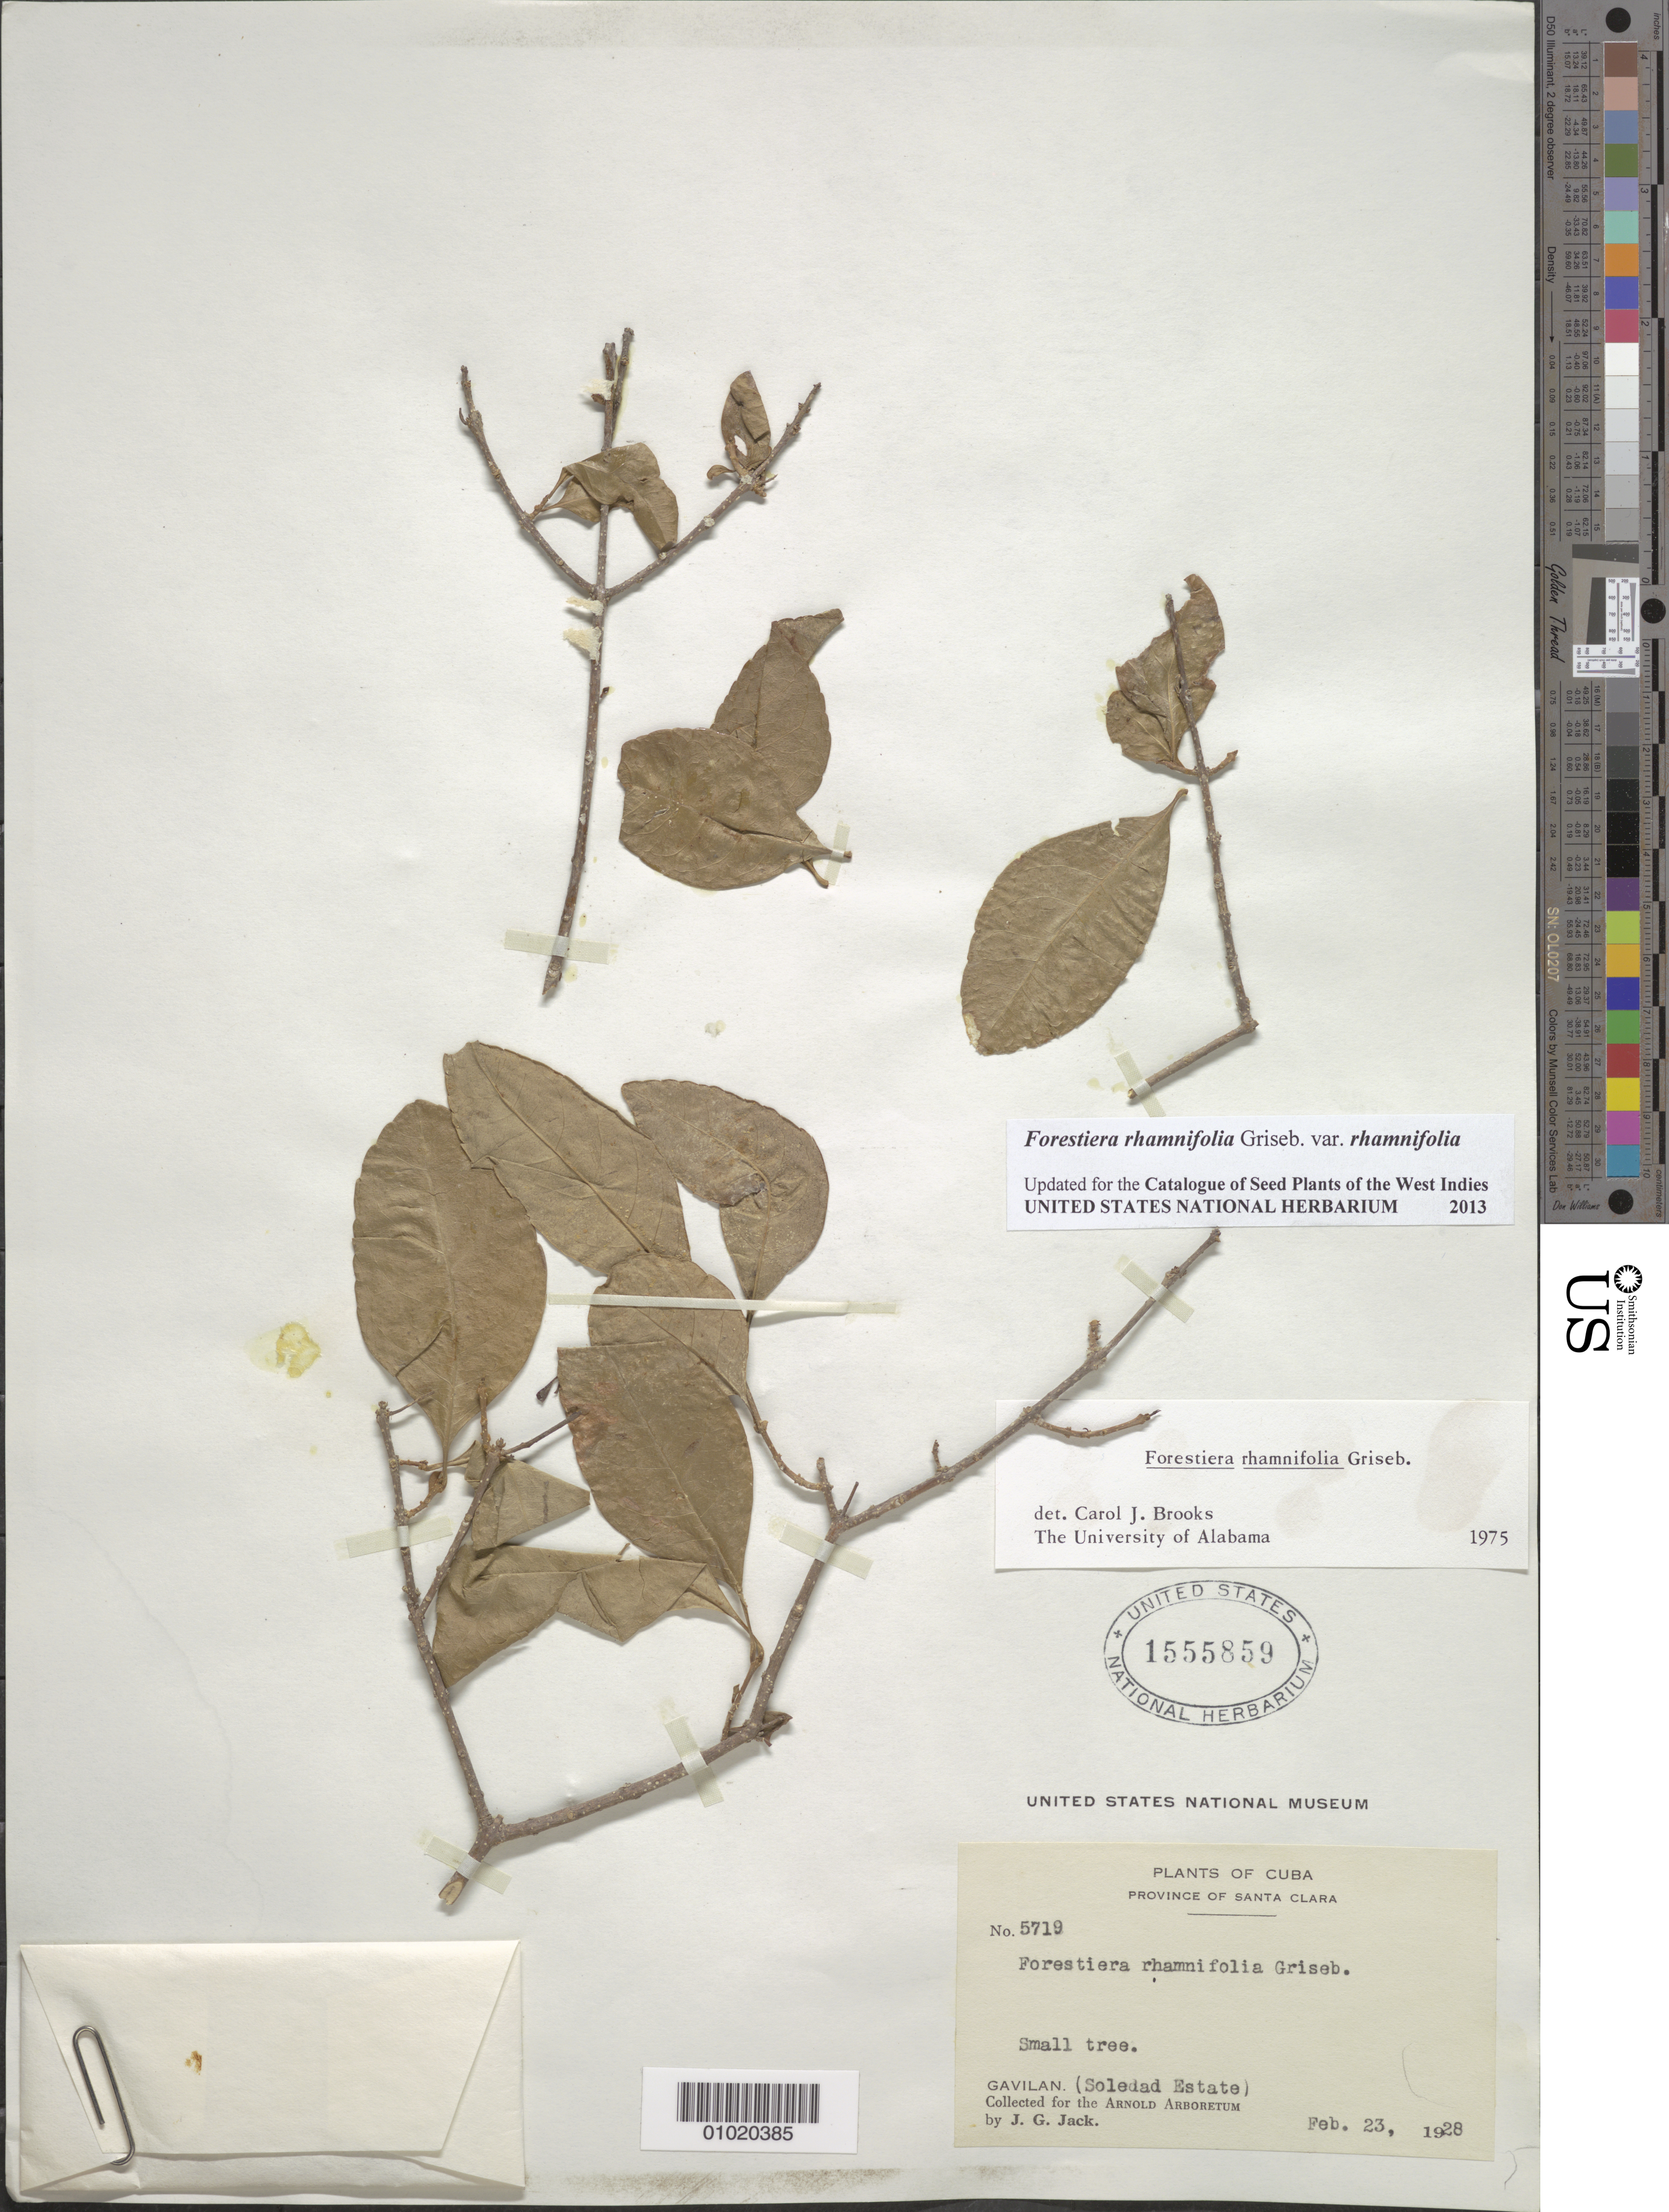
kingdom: Plantae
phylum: Tracheophyta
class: Magnoliopsida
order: Lamiales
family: Oleaceae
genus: Forestiera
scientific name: Forestiera rhamnifolia var. rhamnifolia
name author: Griseb.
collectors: J. G. Jack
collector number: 5719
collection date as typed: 23 Feb 1928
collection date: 1928-02-23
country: Cuba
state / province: Cienfuegos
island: Cuba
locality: Gavilan, Soledad Estate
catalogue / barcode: US 1555859